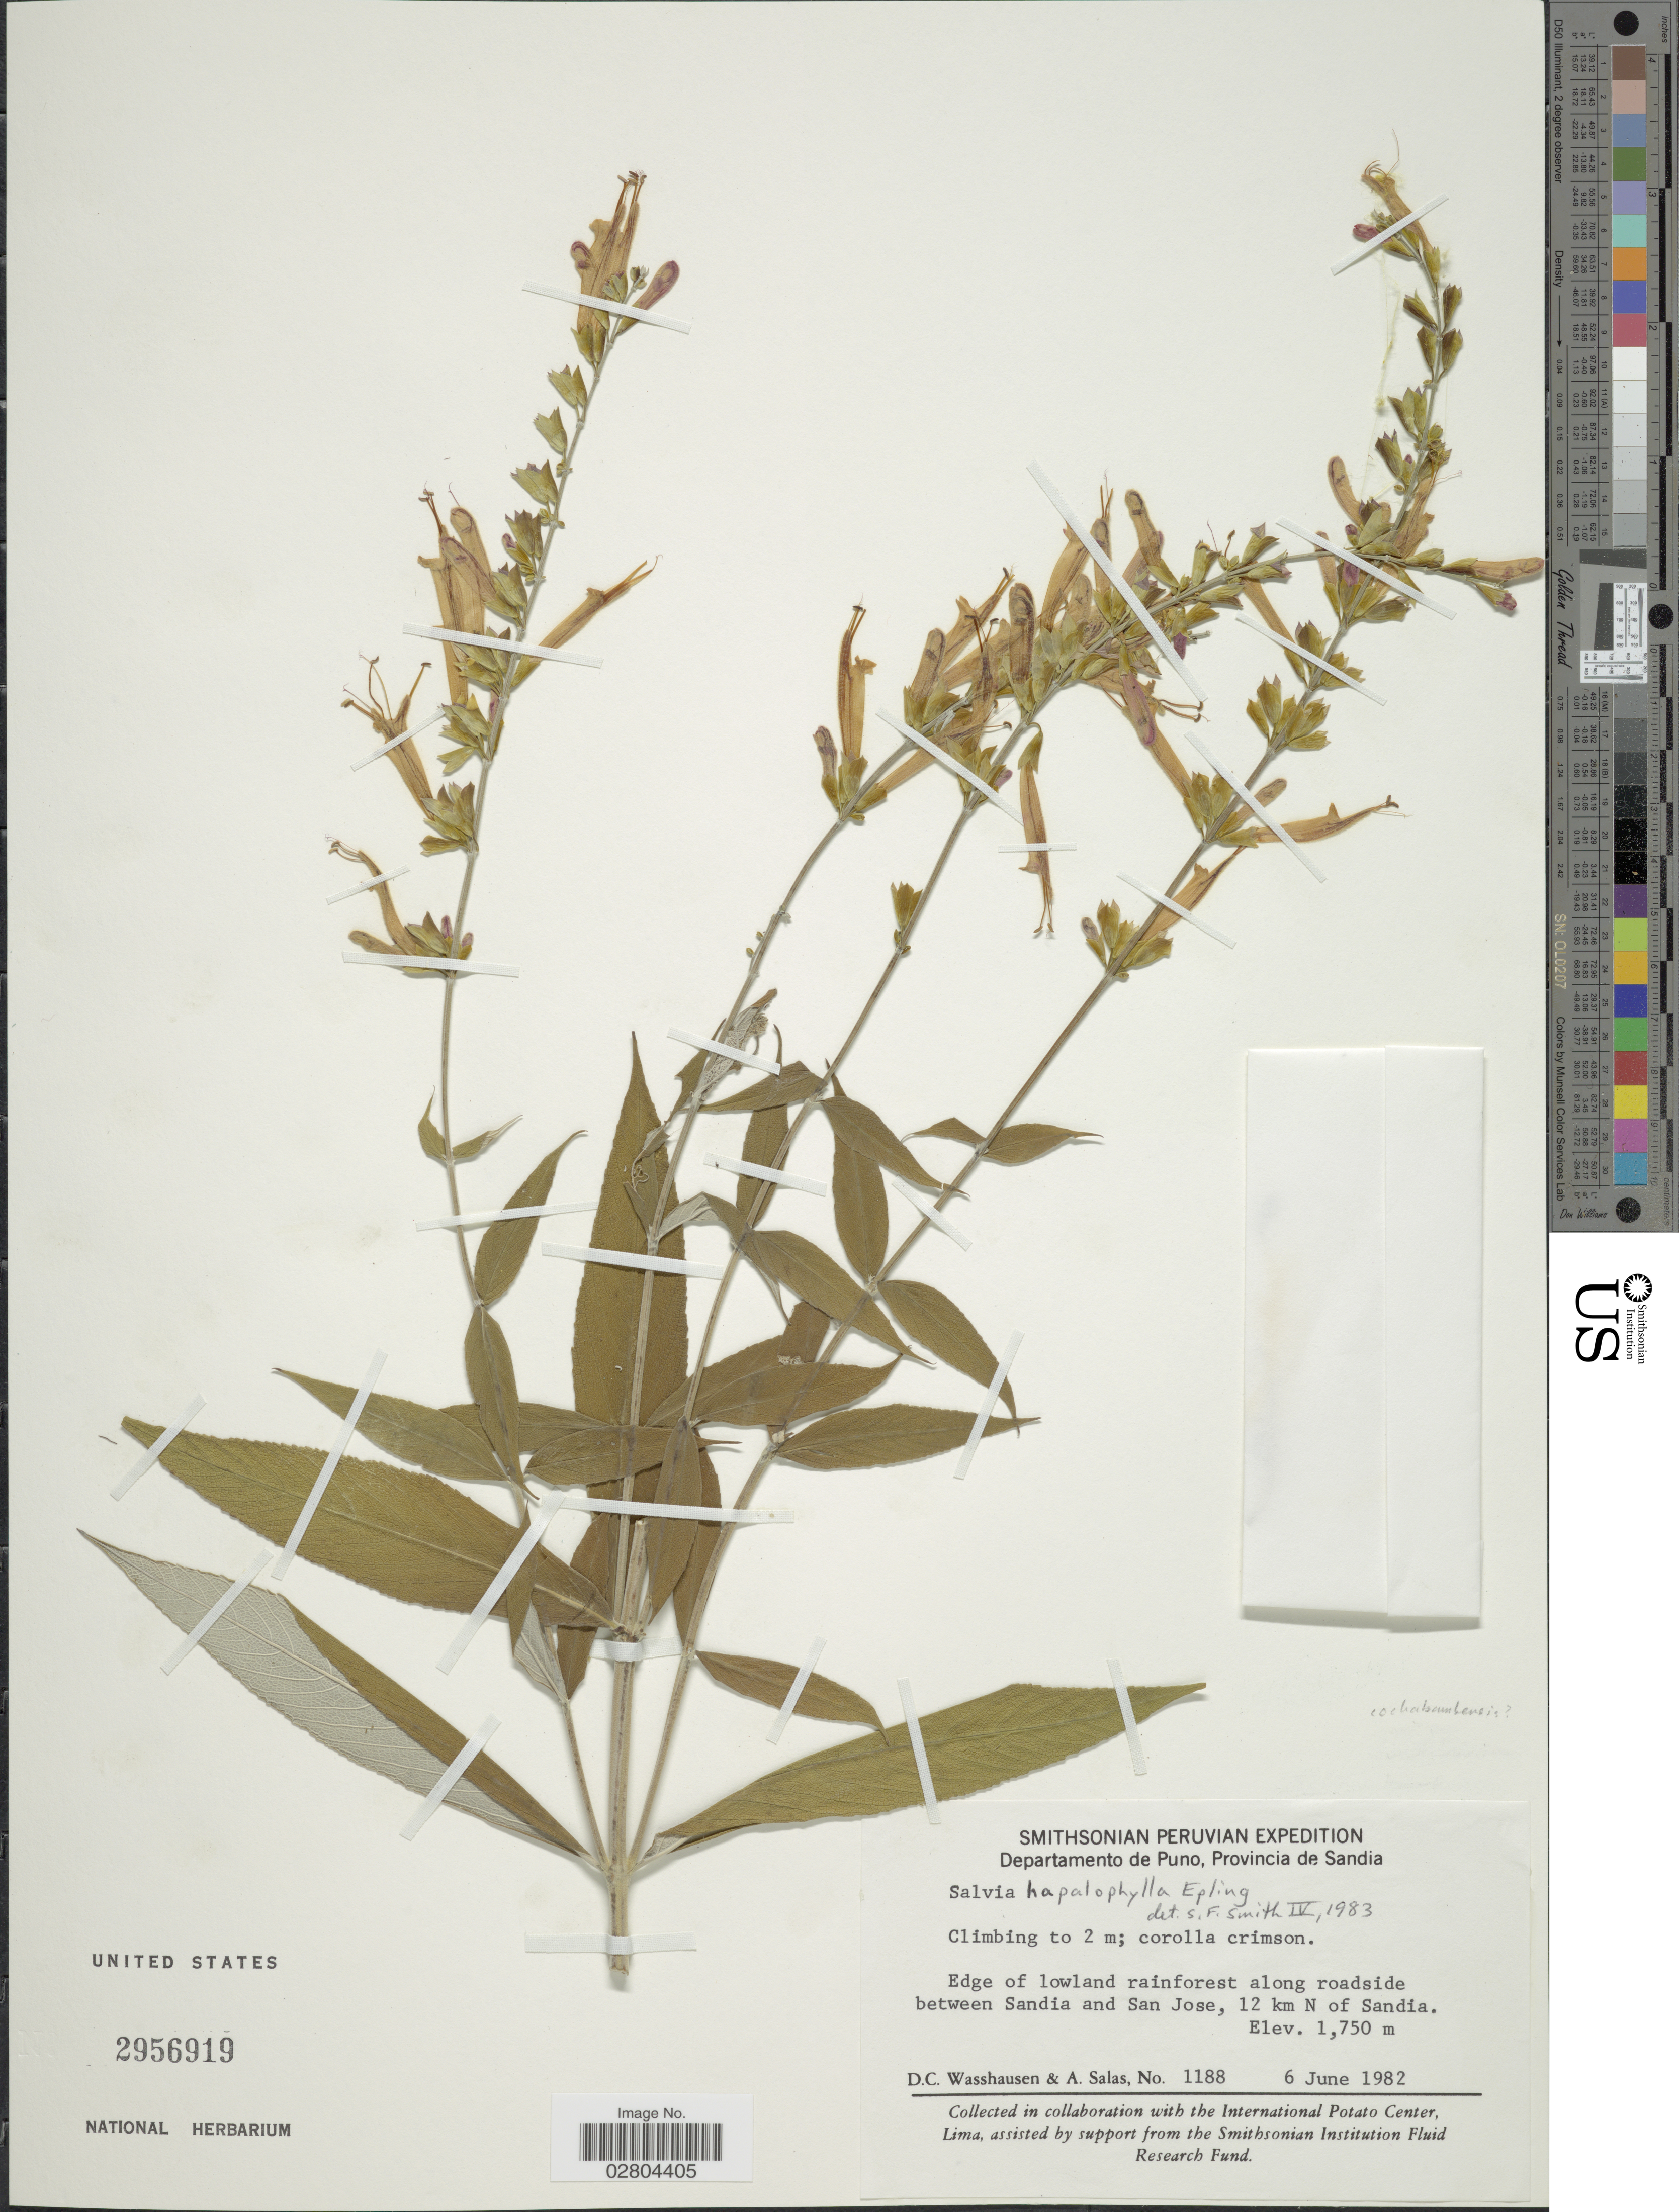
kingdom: Plantae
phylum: Tracheophyta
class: Magnoliopsida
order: Lamiales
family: Lamiaceae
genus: Salvia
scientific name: Salvia hapalophylla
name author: Epling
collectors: D. C. Wasshausen & A. Salas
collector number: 1188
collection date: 1982-06-06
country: Peru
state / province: Puno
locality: Departamento de Puno, Provincia de Sandia. Edge of lowland rainforest along roadside between Sandia and San Jose, 12 km N of Sandia.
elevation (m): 1750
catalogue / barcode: US 2956919